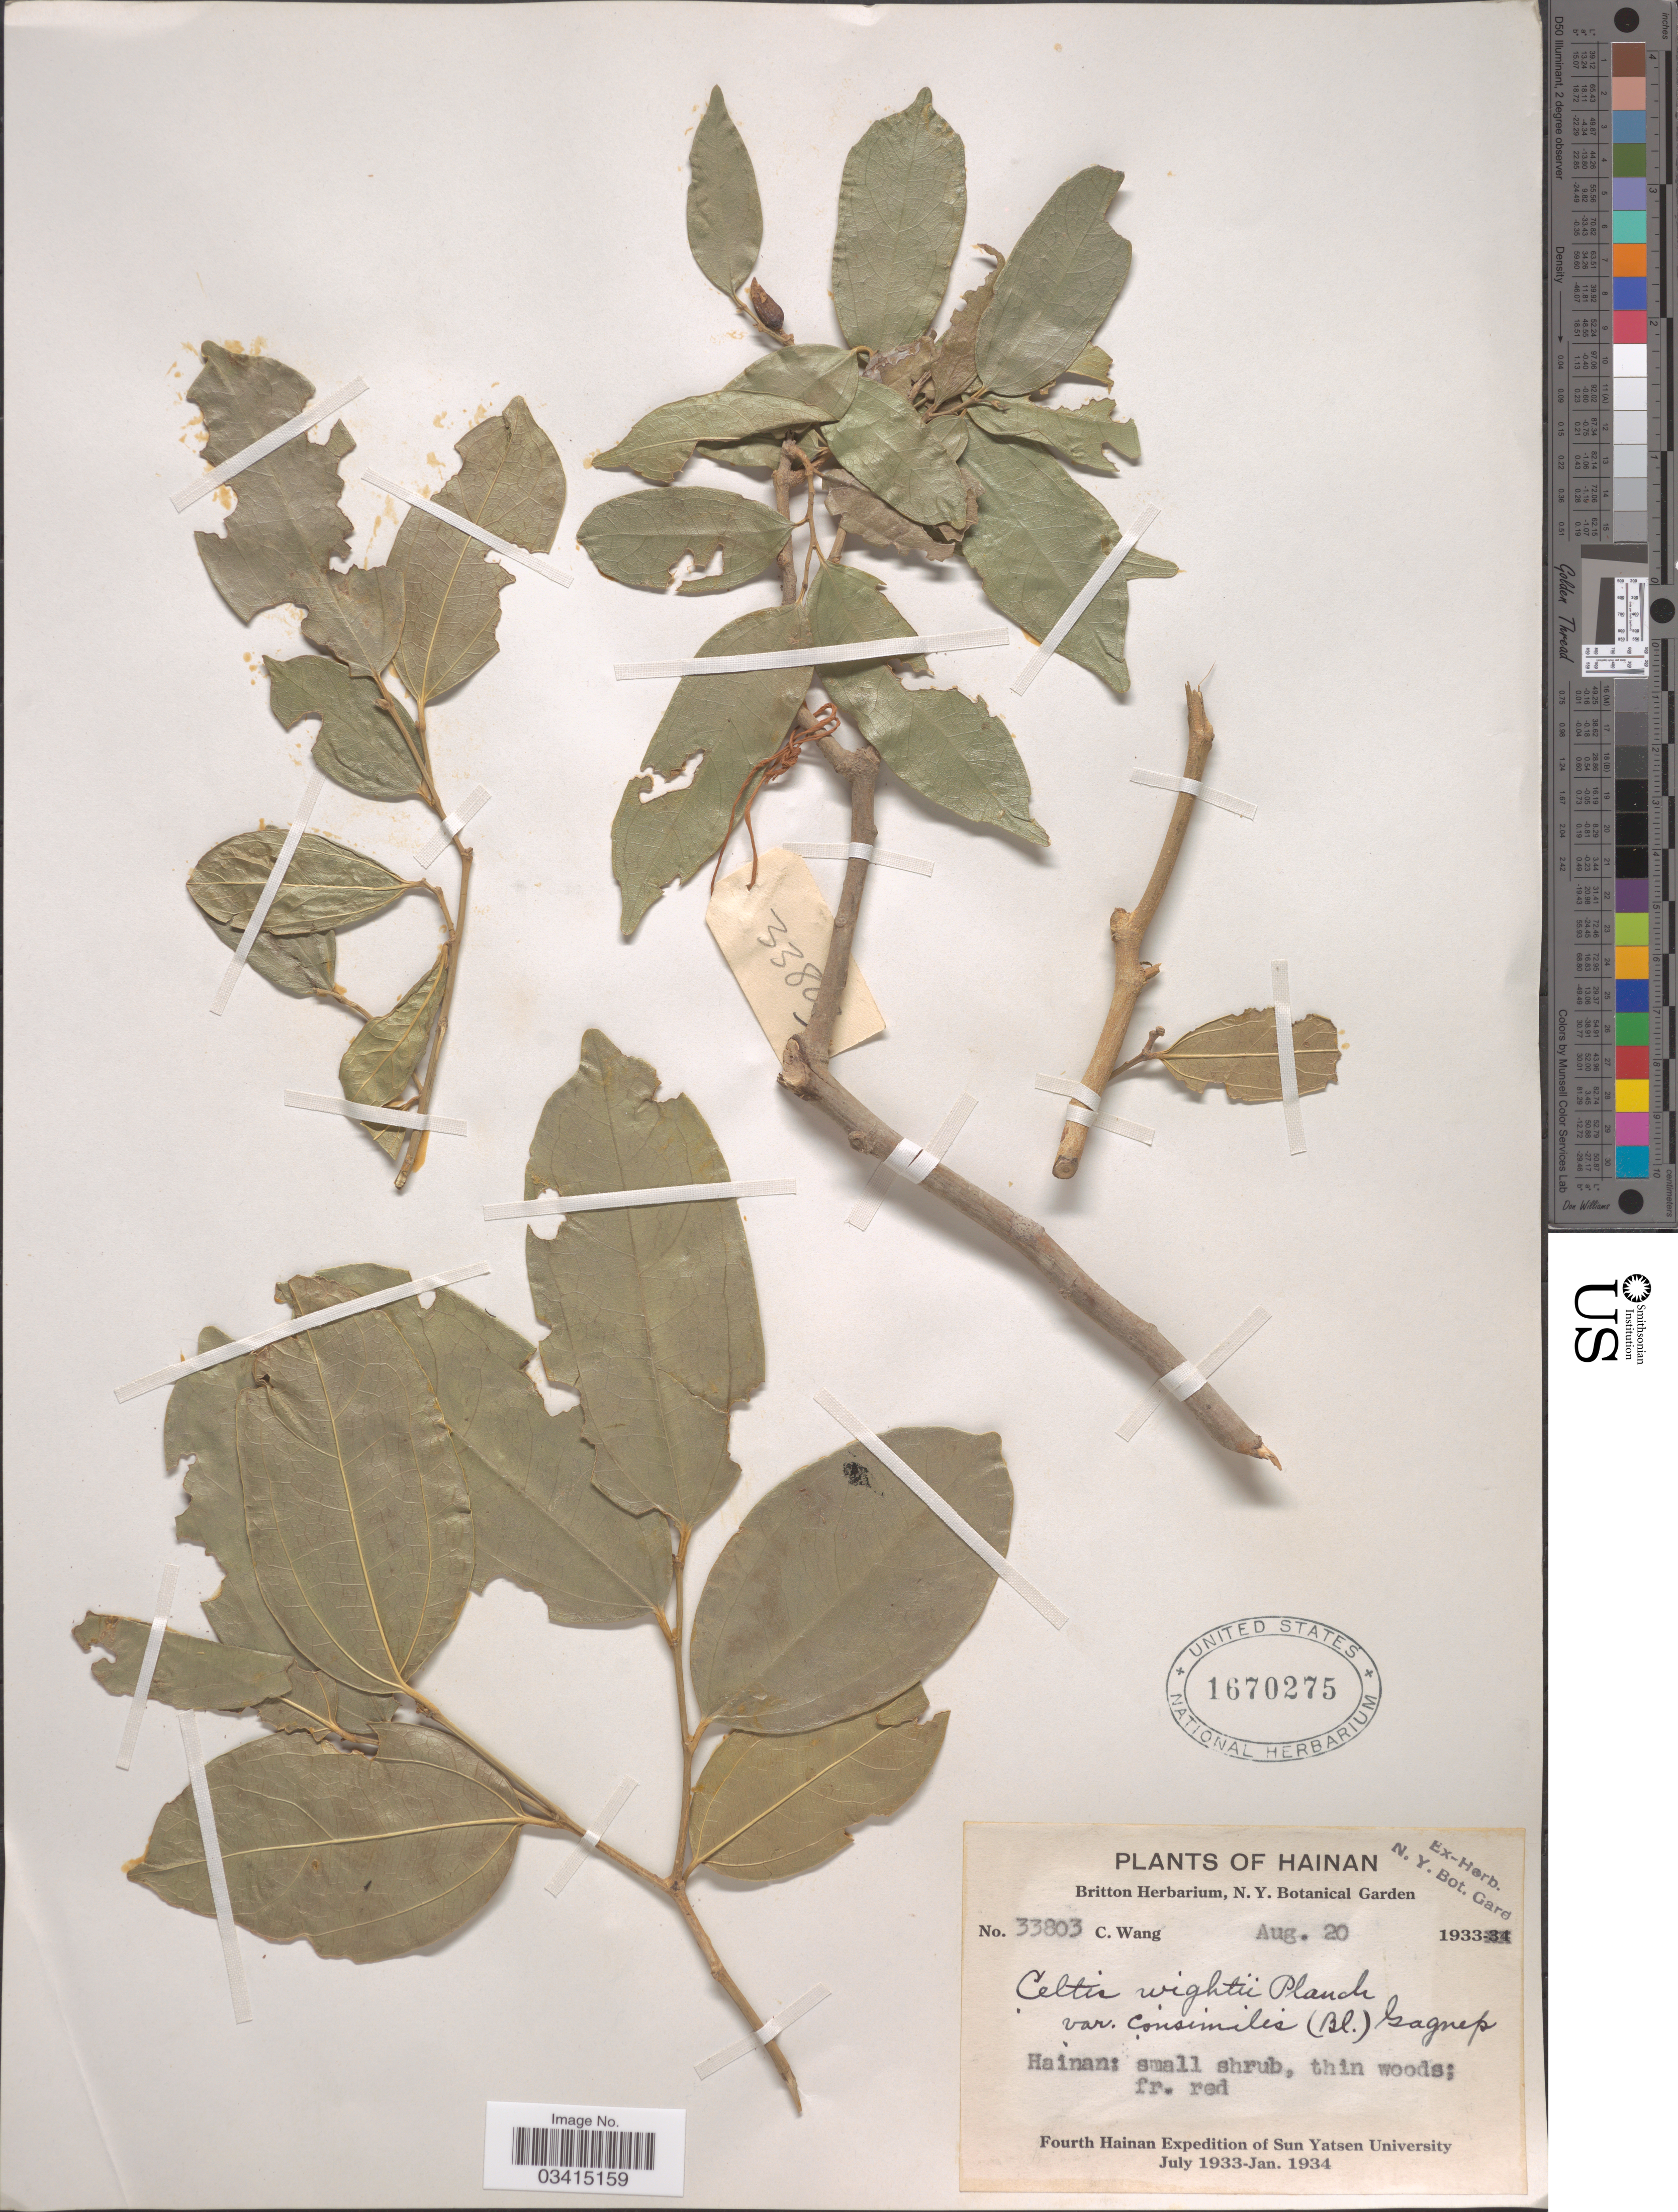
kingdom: Plantae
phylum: Tracheophyta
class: Magnoliopsida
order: Rosales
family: Cannabaceae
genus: Celtis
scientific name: Celtis philippensis var. wightii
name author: (Planch.) Soepadmo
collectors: C. Wang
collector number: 33803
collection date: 1933-08-20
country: China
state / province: Hainan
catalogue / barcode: US 1670275